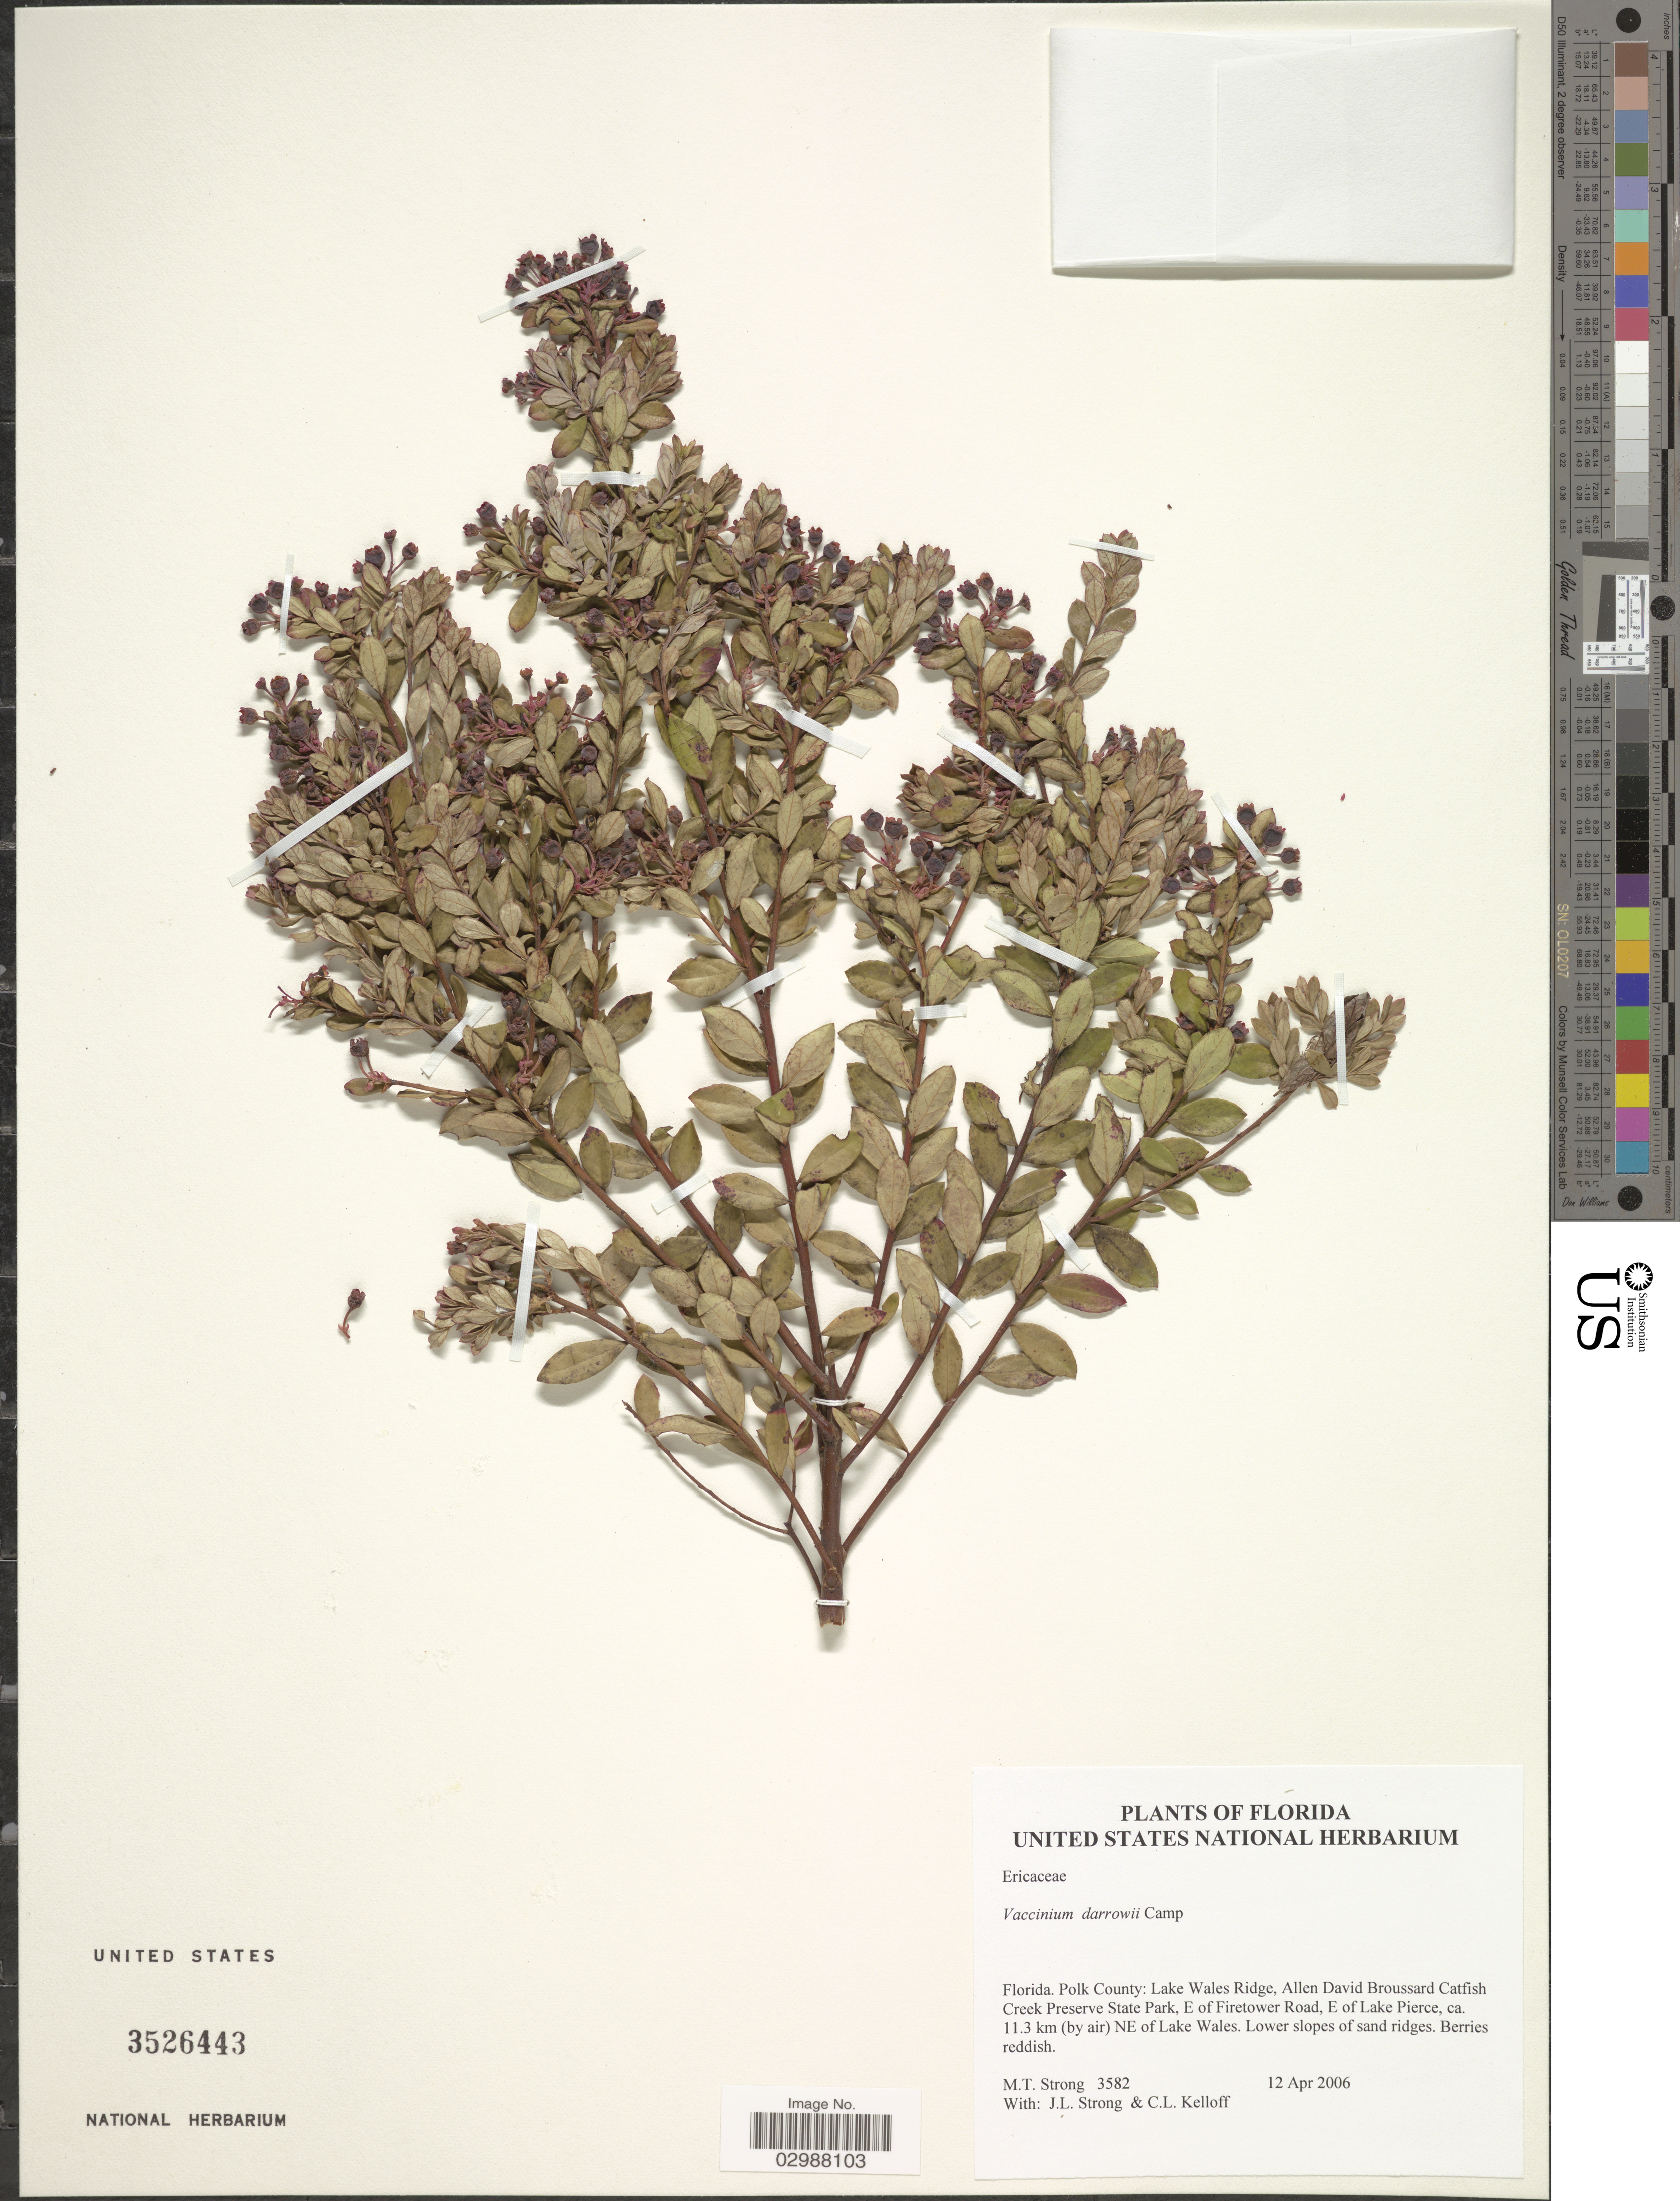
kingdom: Plantae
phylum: Tracheophyta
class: Magnoliopsida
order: Ericales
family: Ericaceae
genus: Vaccinium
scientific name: Vaccinium darrowii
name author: Camp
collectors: M. T. Strong, J. L. Strong & C. L. Kelloff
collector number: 3582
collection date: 2006-04-12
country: United States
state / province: Florida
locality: Polk County: Lake Wales Ridge, Allen David Broussard Catfish Creek Preserve State Park, E of Firetower Road, E of Lake Pierce, ca. 11.3 km (by air) NE of Lake Wales.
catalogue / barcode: US 3526443